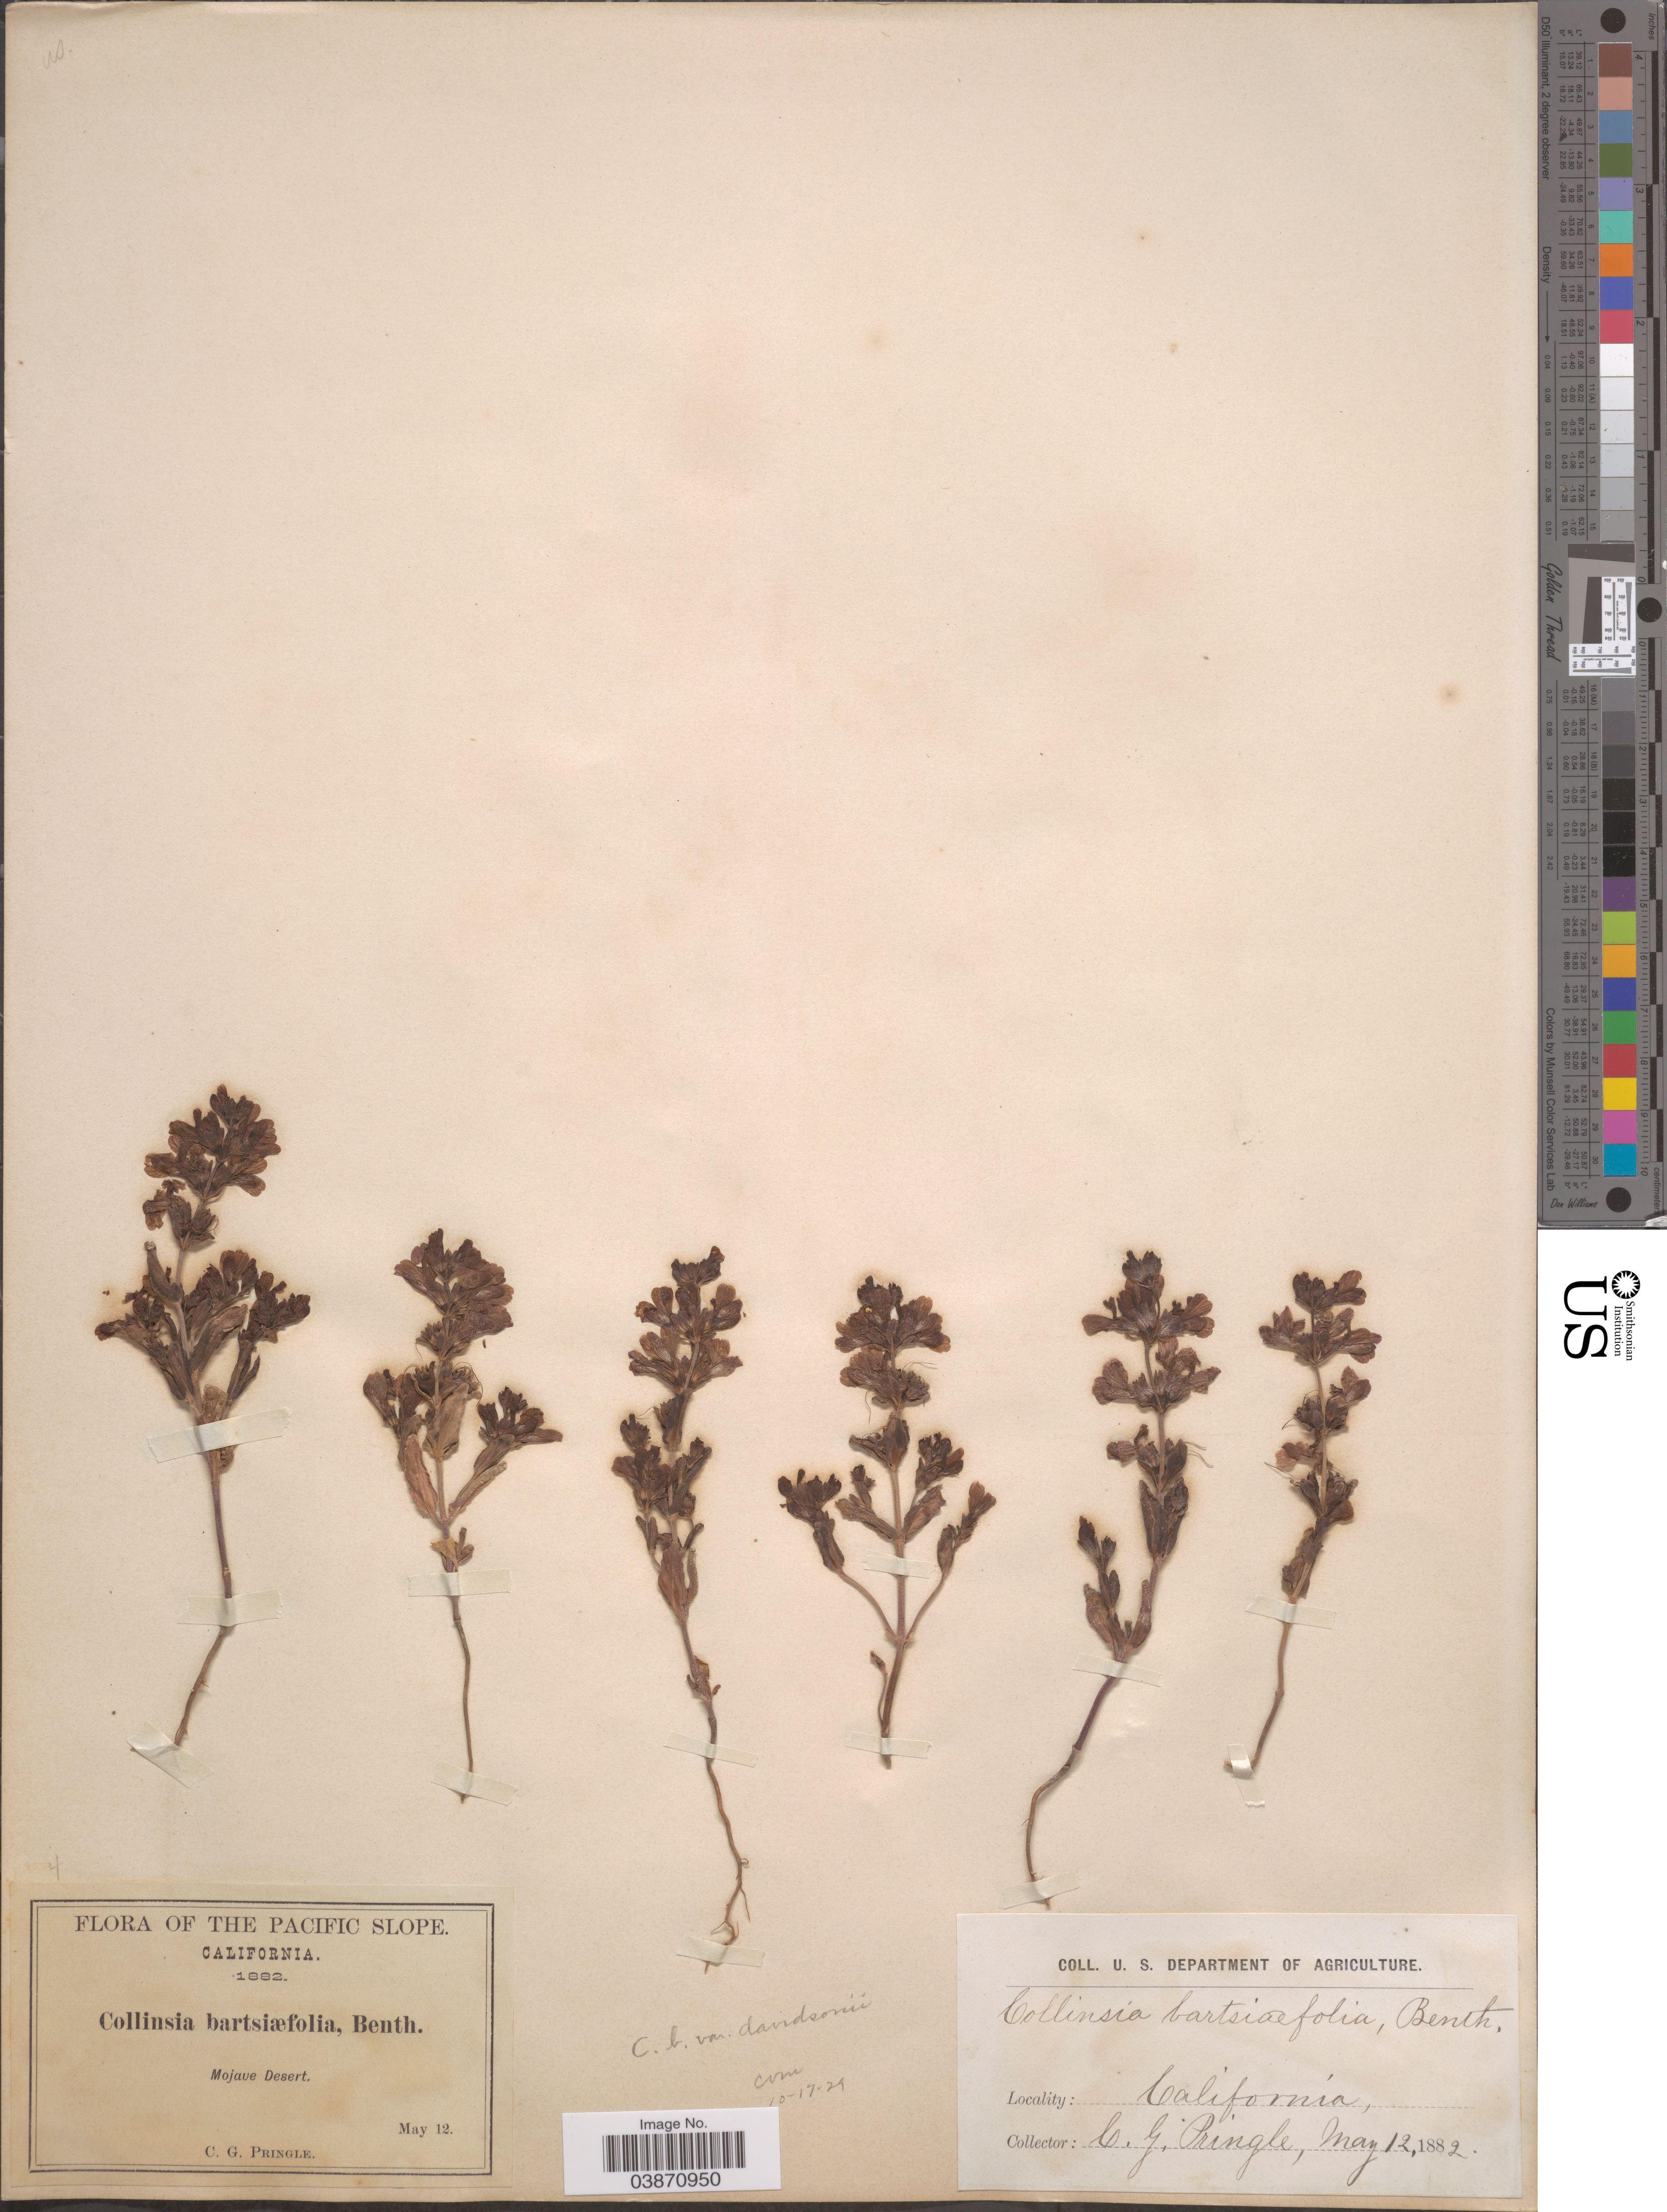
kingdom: Plantae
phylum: Tracheophyta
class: Magnoliopsida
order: Lamiales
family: Plantaginaceae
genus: Collinsia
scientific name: Collinsia bartsiifolia var. davidsonii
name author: (Parish) Newsom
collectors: C. G. Pringle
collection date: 1882-05-12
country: United States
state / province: California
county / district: San Bernardino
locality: The Pacific Coast. Mojave Desert.